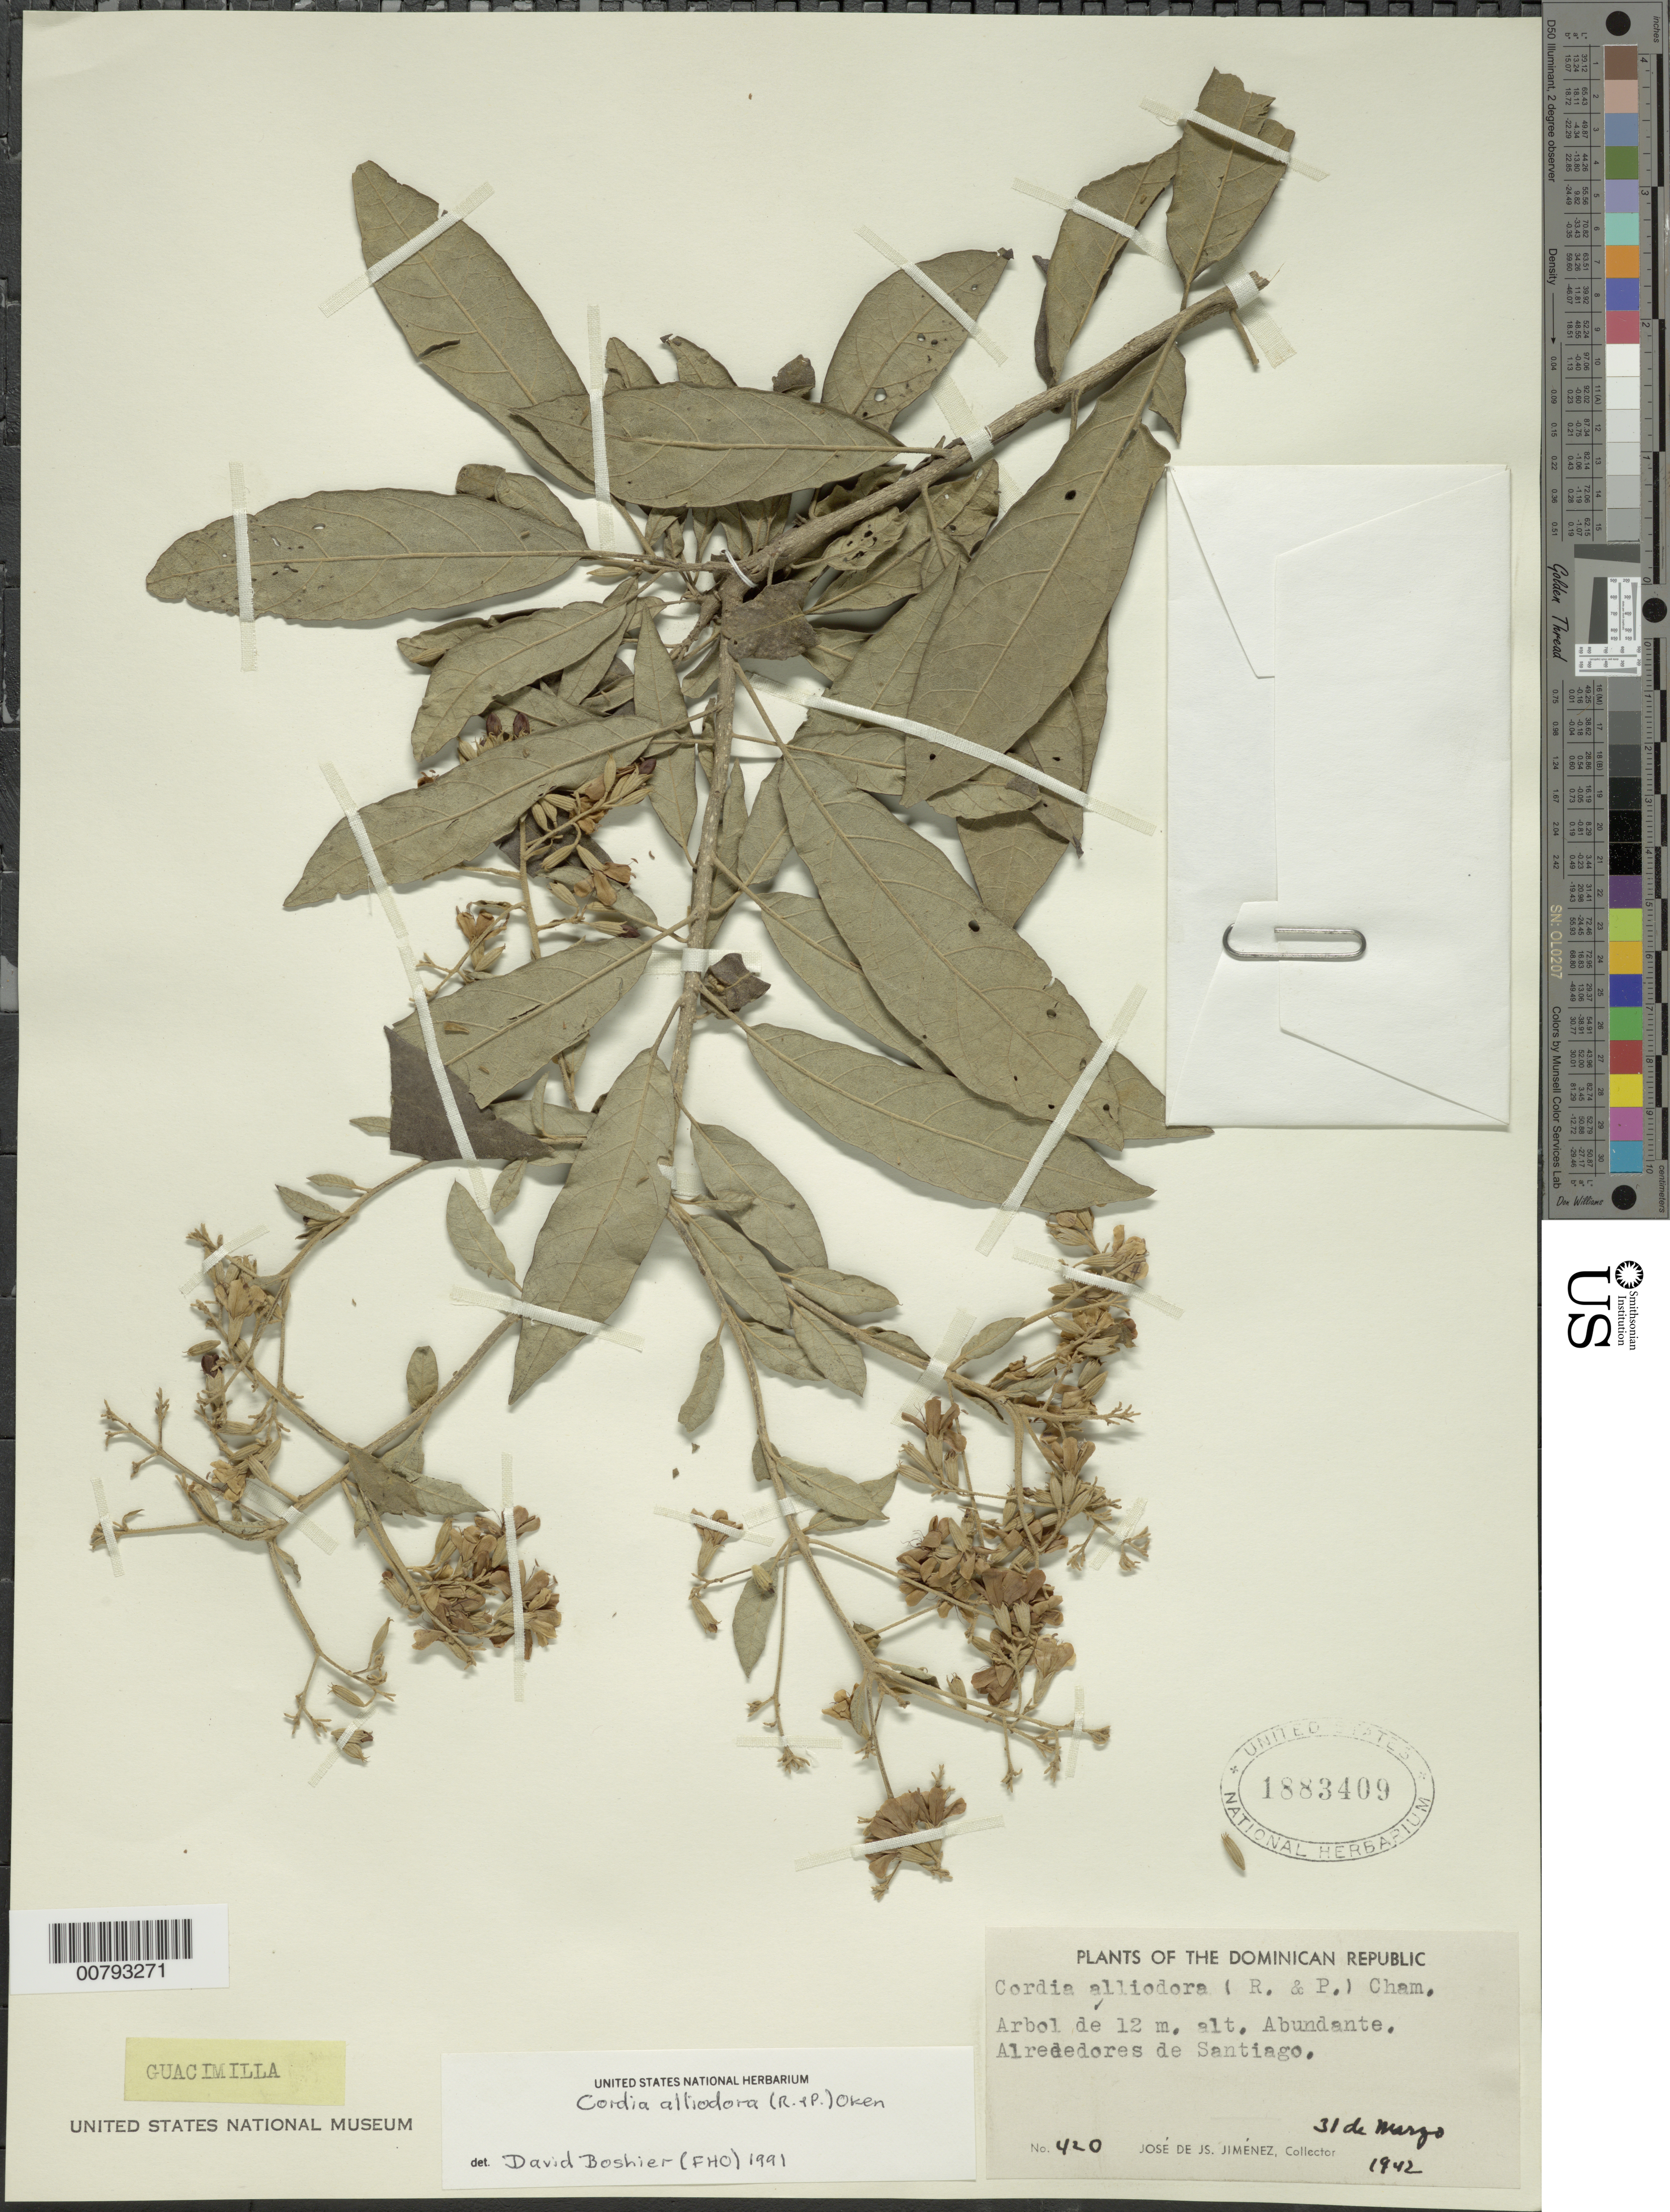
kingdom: Plantae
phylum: Tracheophyta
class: Magnoliopsida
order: Boraginales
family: Cordiaceae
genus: Cordia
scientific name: Cordia alliodora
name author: (Ruiz & Pav.) Oken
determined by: Boshier, D.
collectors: J. J. Jiménez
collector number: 420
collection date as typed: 31 Mar 1942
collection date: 1942-03-31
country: Dominican Republic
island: Hispaniola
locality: Santiago's surroundings.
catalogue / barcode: US 1883409